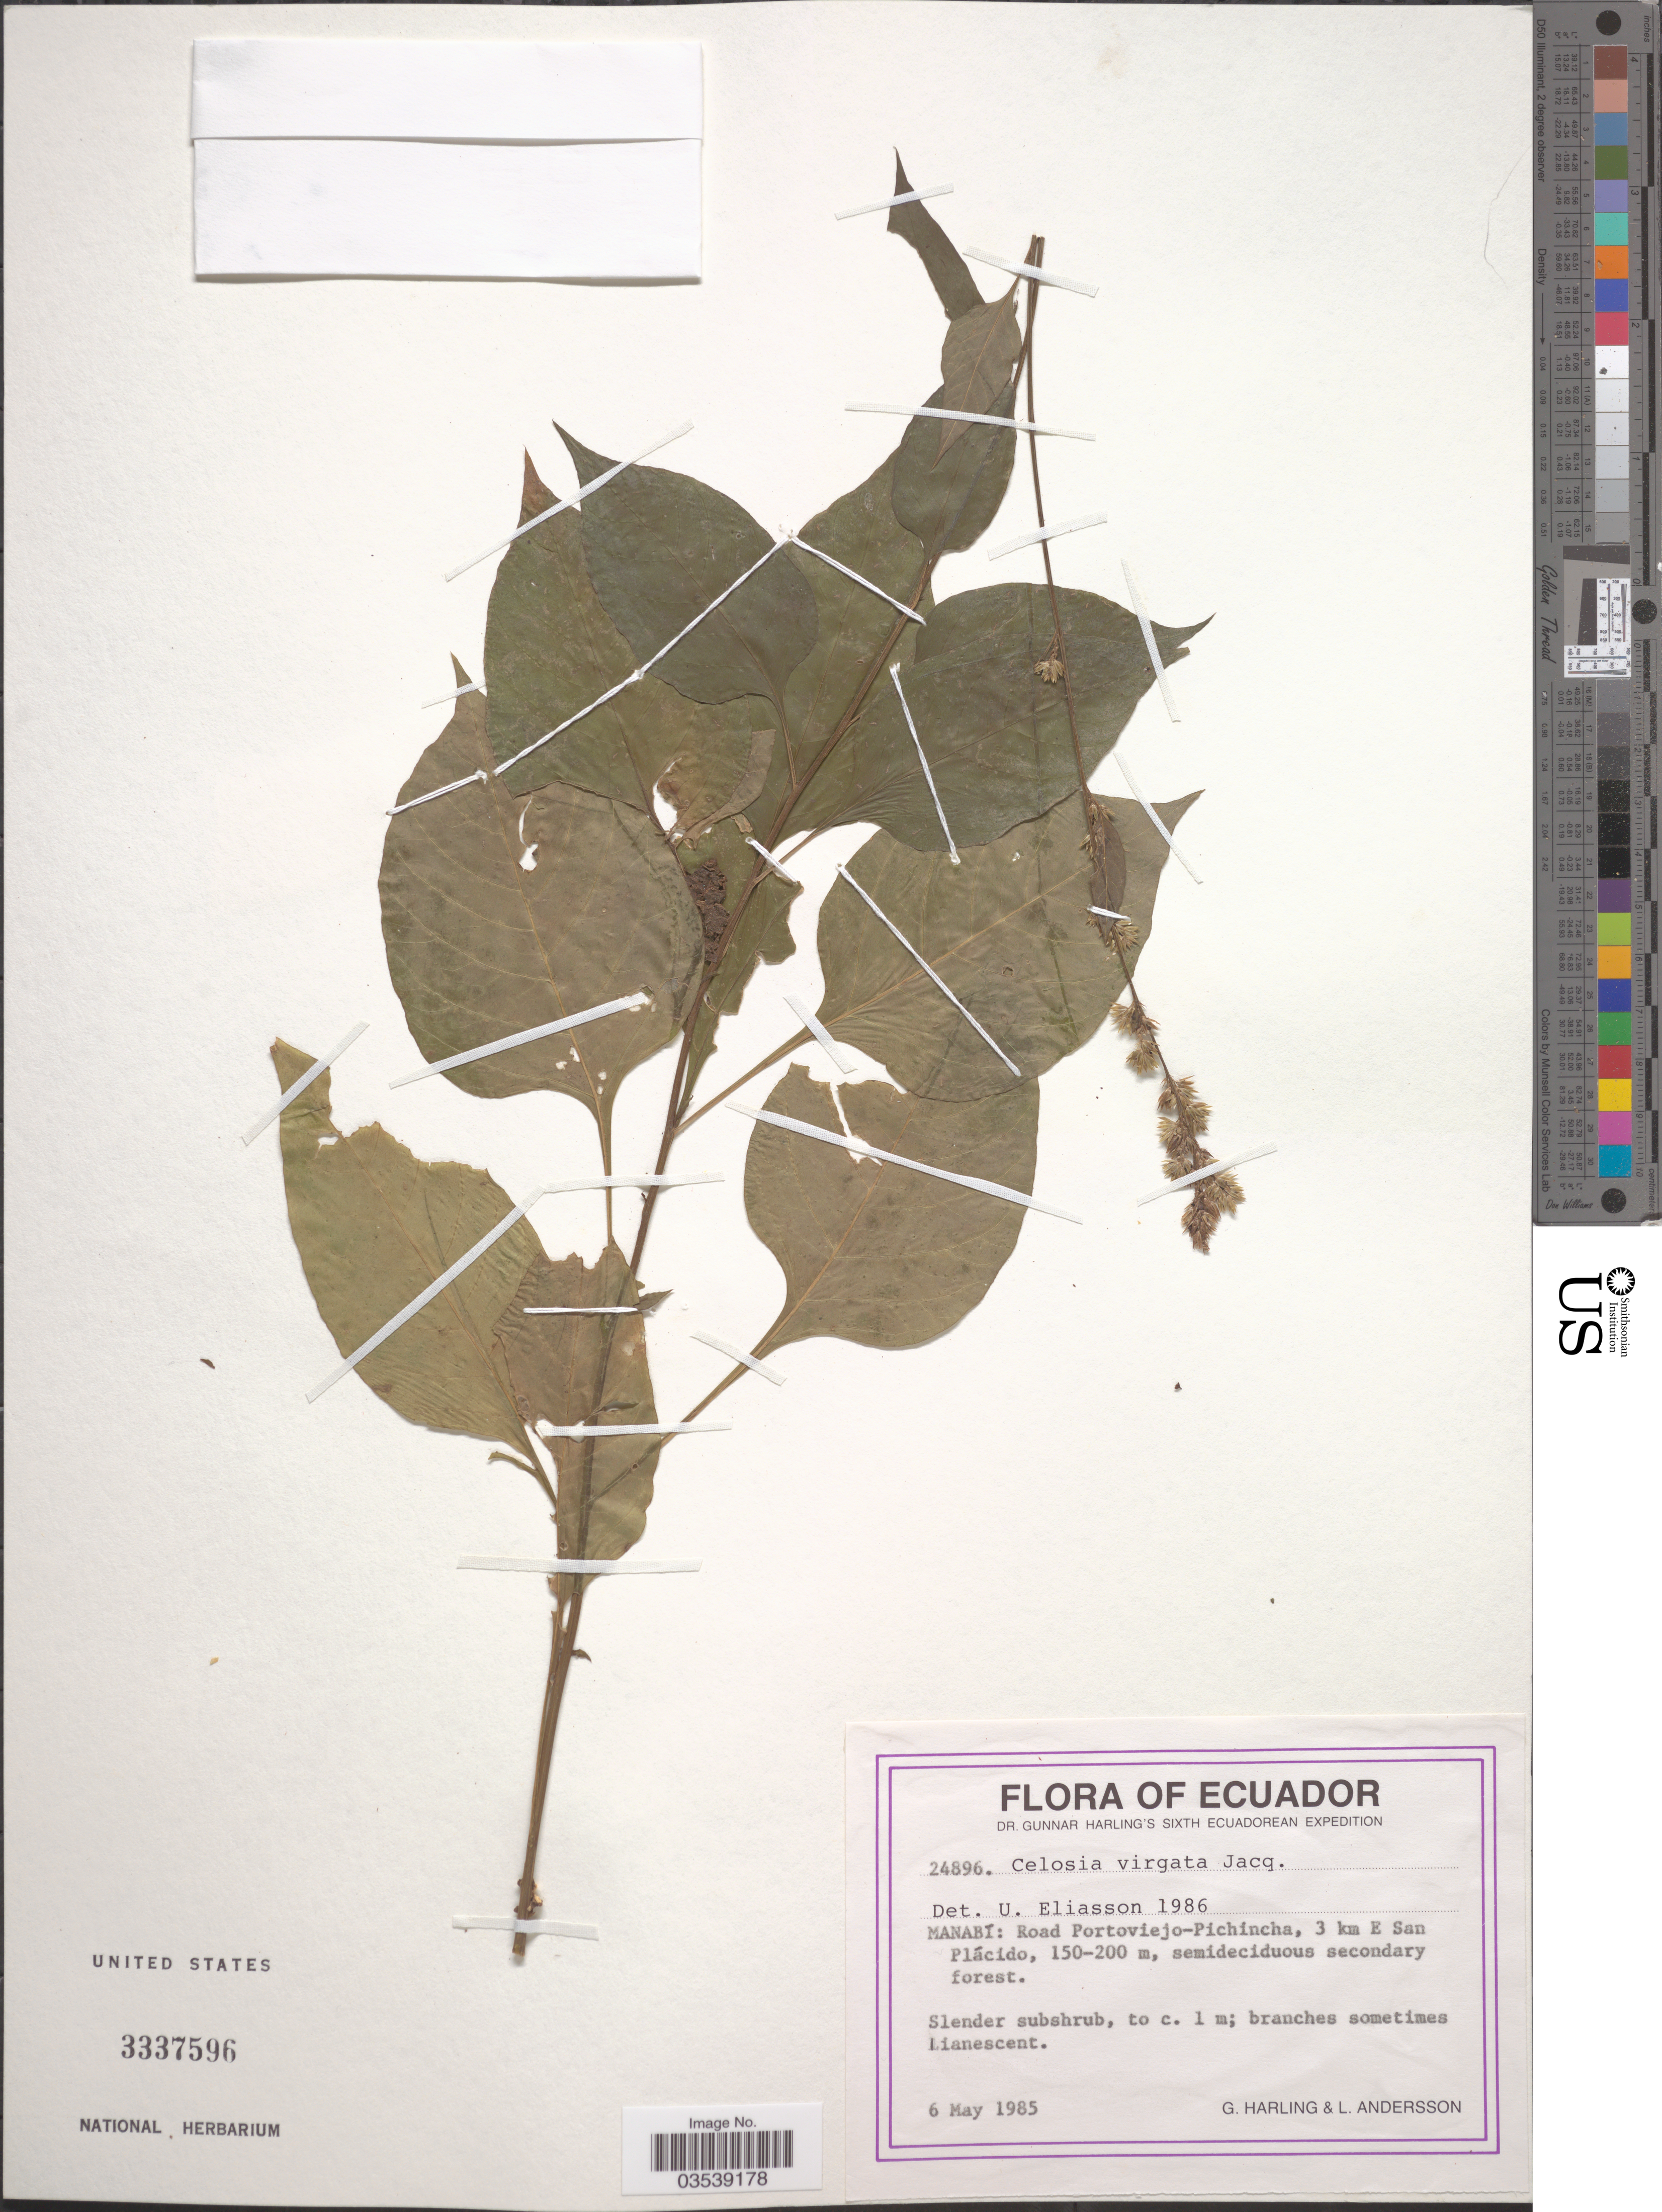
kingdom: Plantae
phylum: Tracheophyta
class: Magnoliopsida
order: Caryophyllales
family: Amaranthaceae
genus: Celosia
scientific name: Celosia virgata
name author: Jacq.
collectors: G. Harling & L. Andersson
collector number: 24896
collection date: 1985-05-06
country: Ecuador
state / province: Manabí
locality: Road Portoviejo-Pichincha, 3 km E San Plácido.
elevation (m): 150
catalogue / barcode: US 3337596